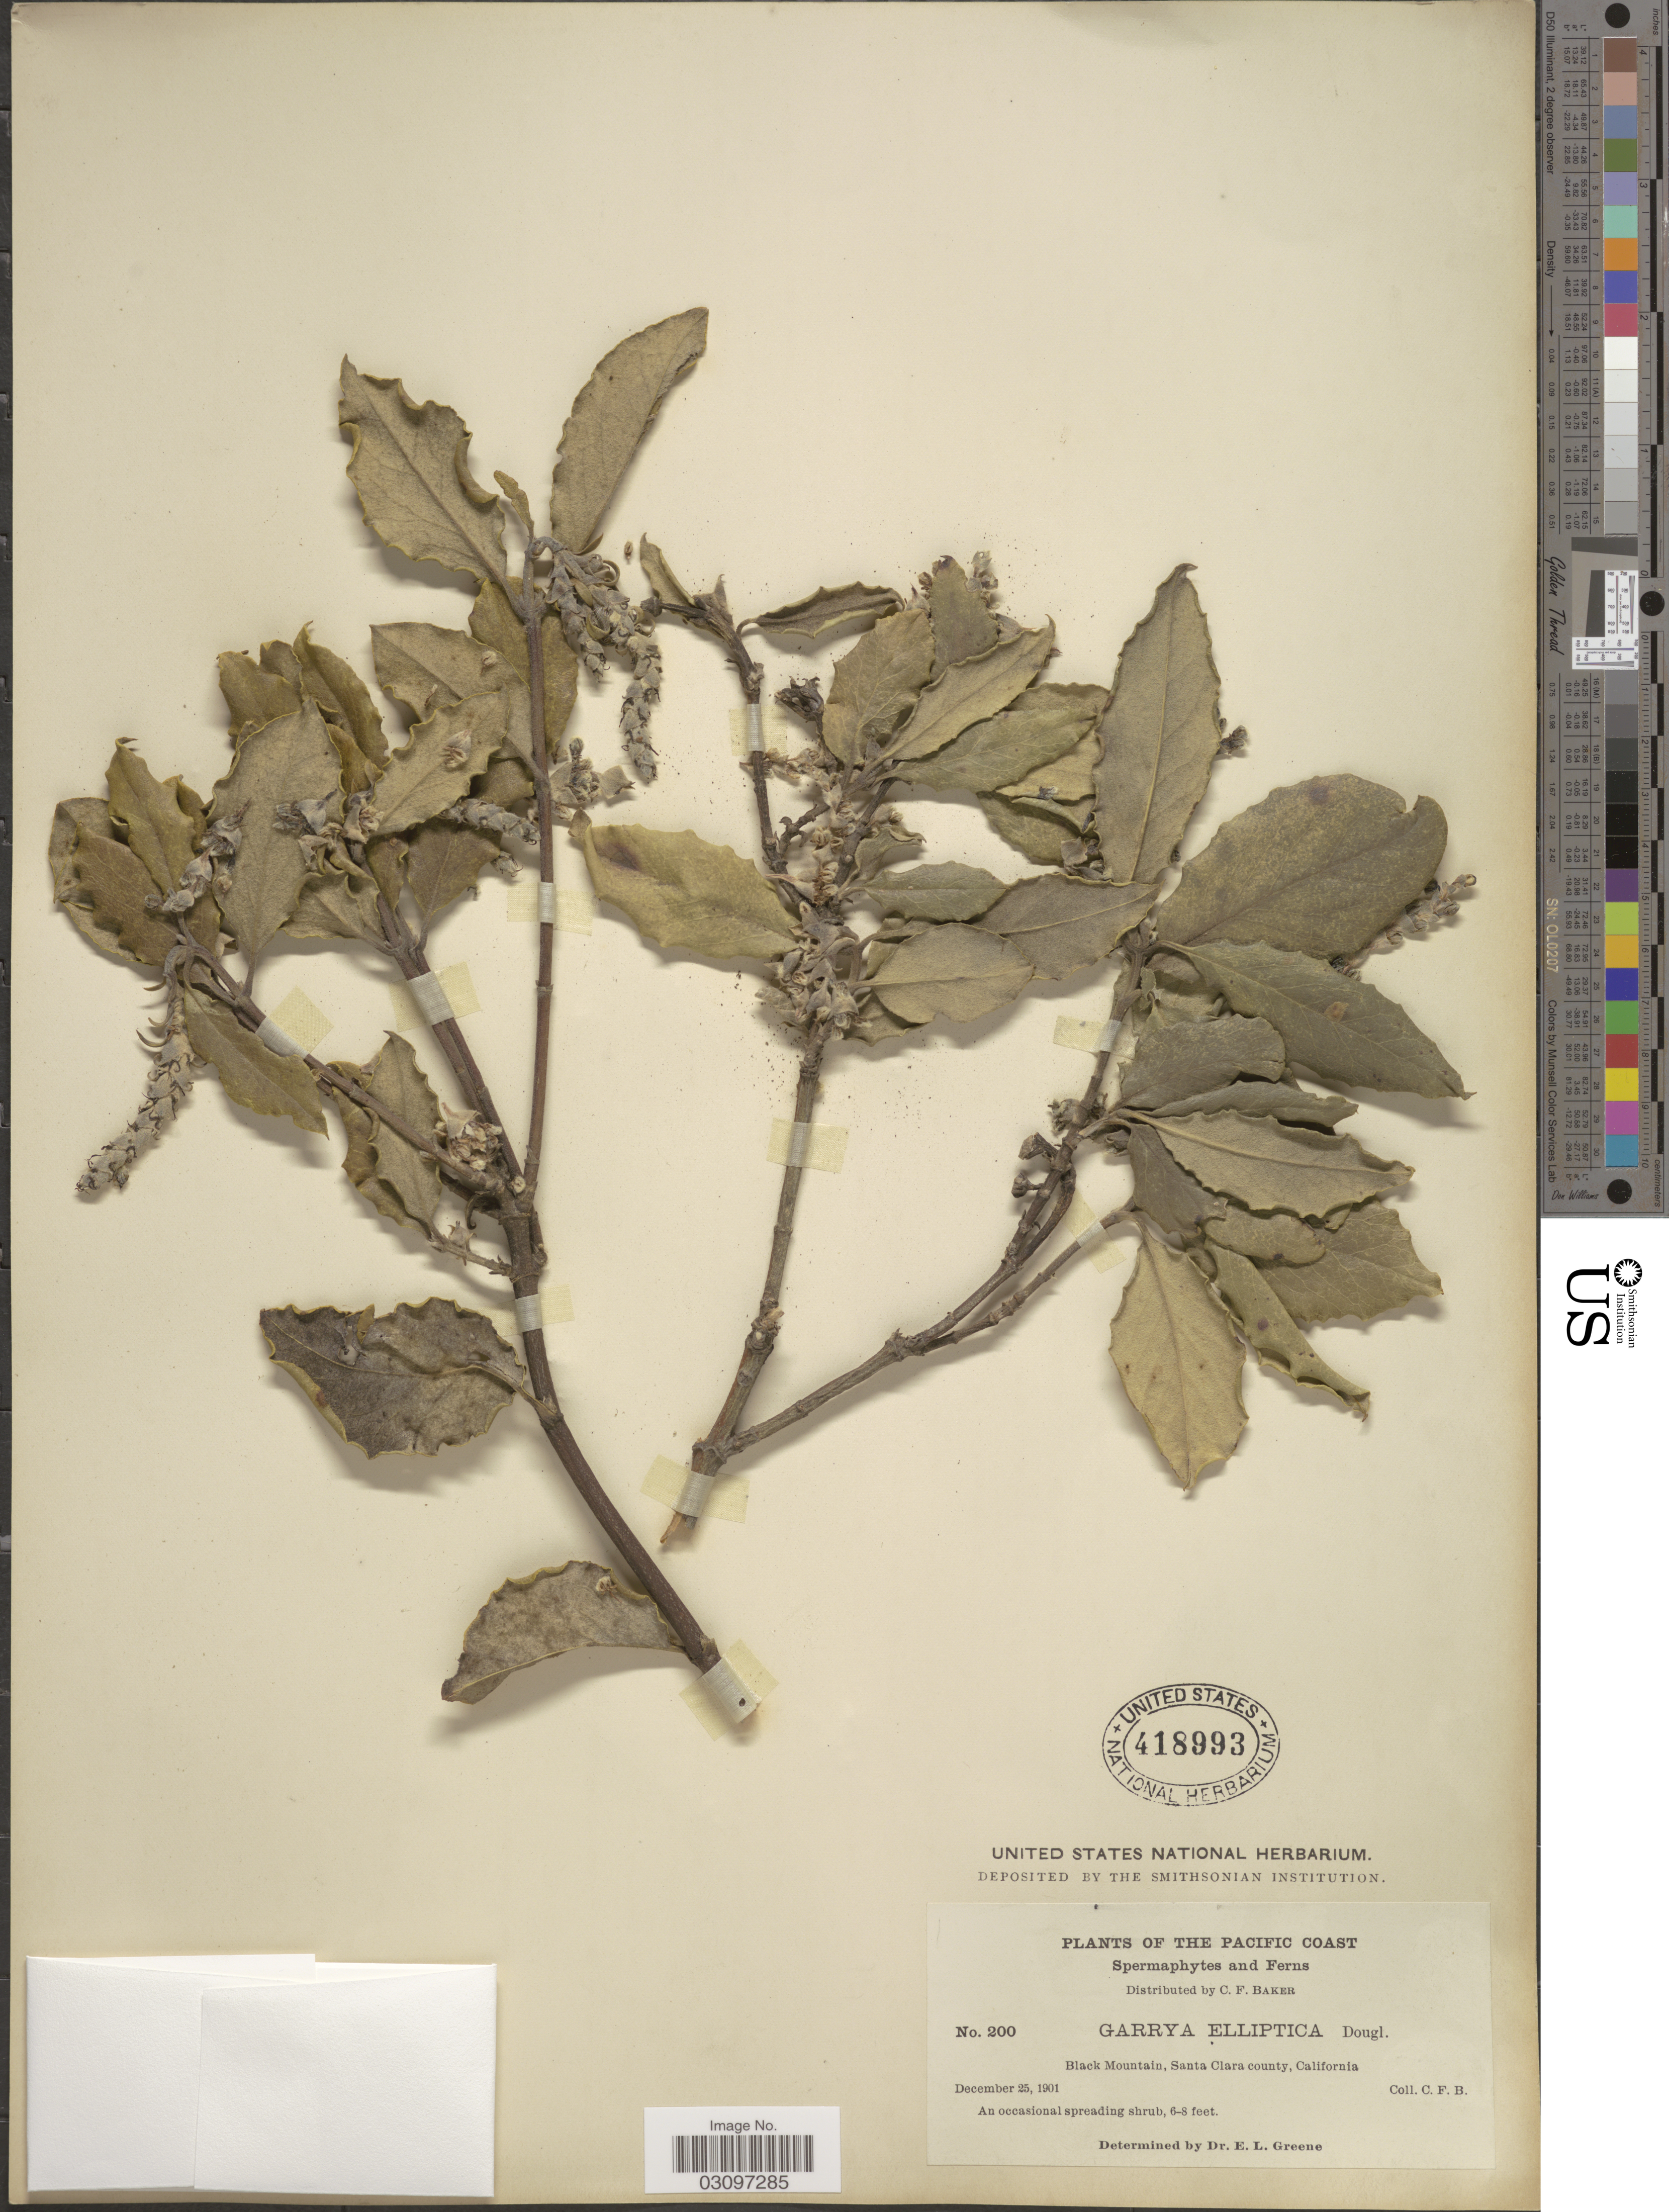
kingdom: Plantae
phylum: Tracheophyta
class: Magnoliopsida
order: Garryales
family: Garryaceae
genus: Garrya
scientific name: Garrya elliptica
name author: Douglas ex Lindl.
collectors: C. F. Baker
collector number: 200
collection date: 1901-12-25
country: United States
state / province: California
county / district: Santa Clara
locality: The Pacific Coast. Black Mountain, Santa Clara county.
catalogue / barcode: US 418993